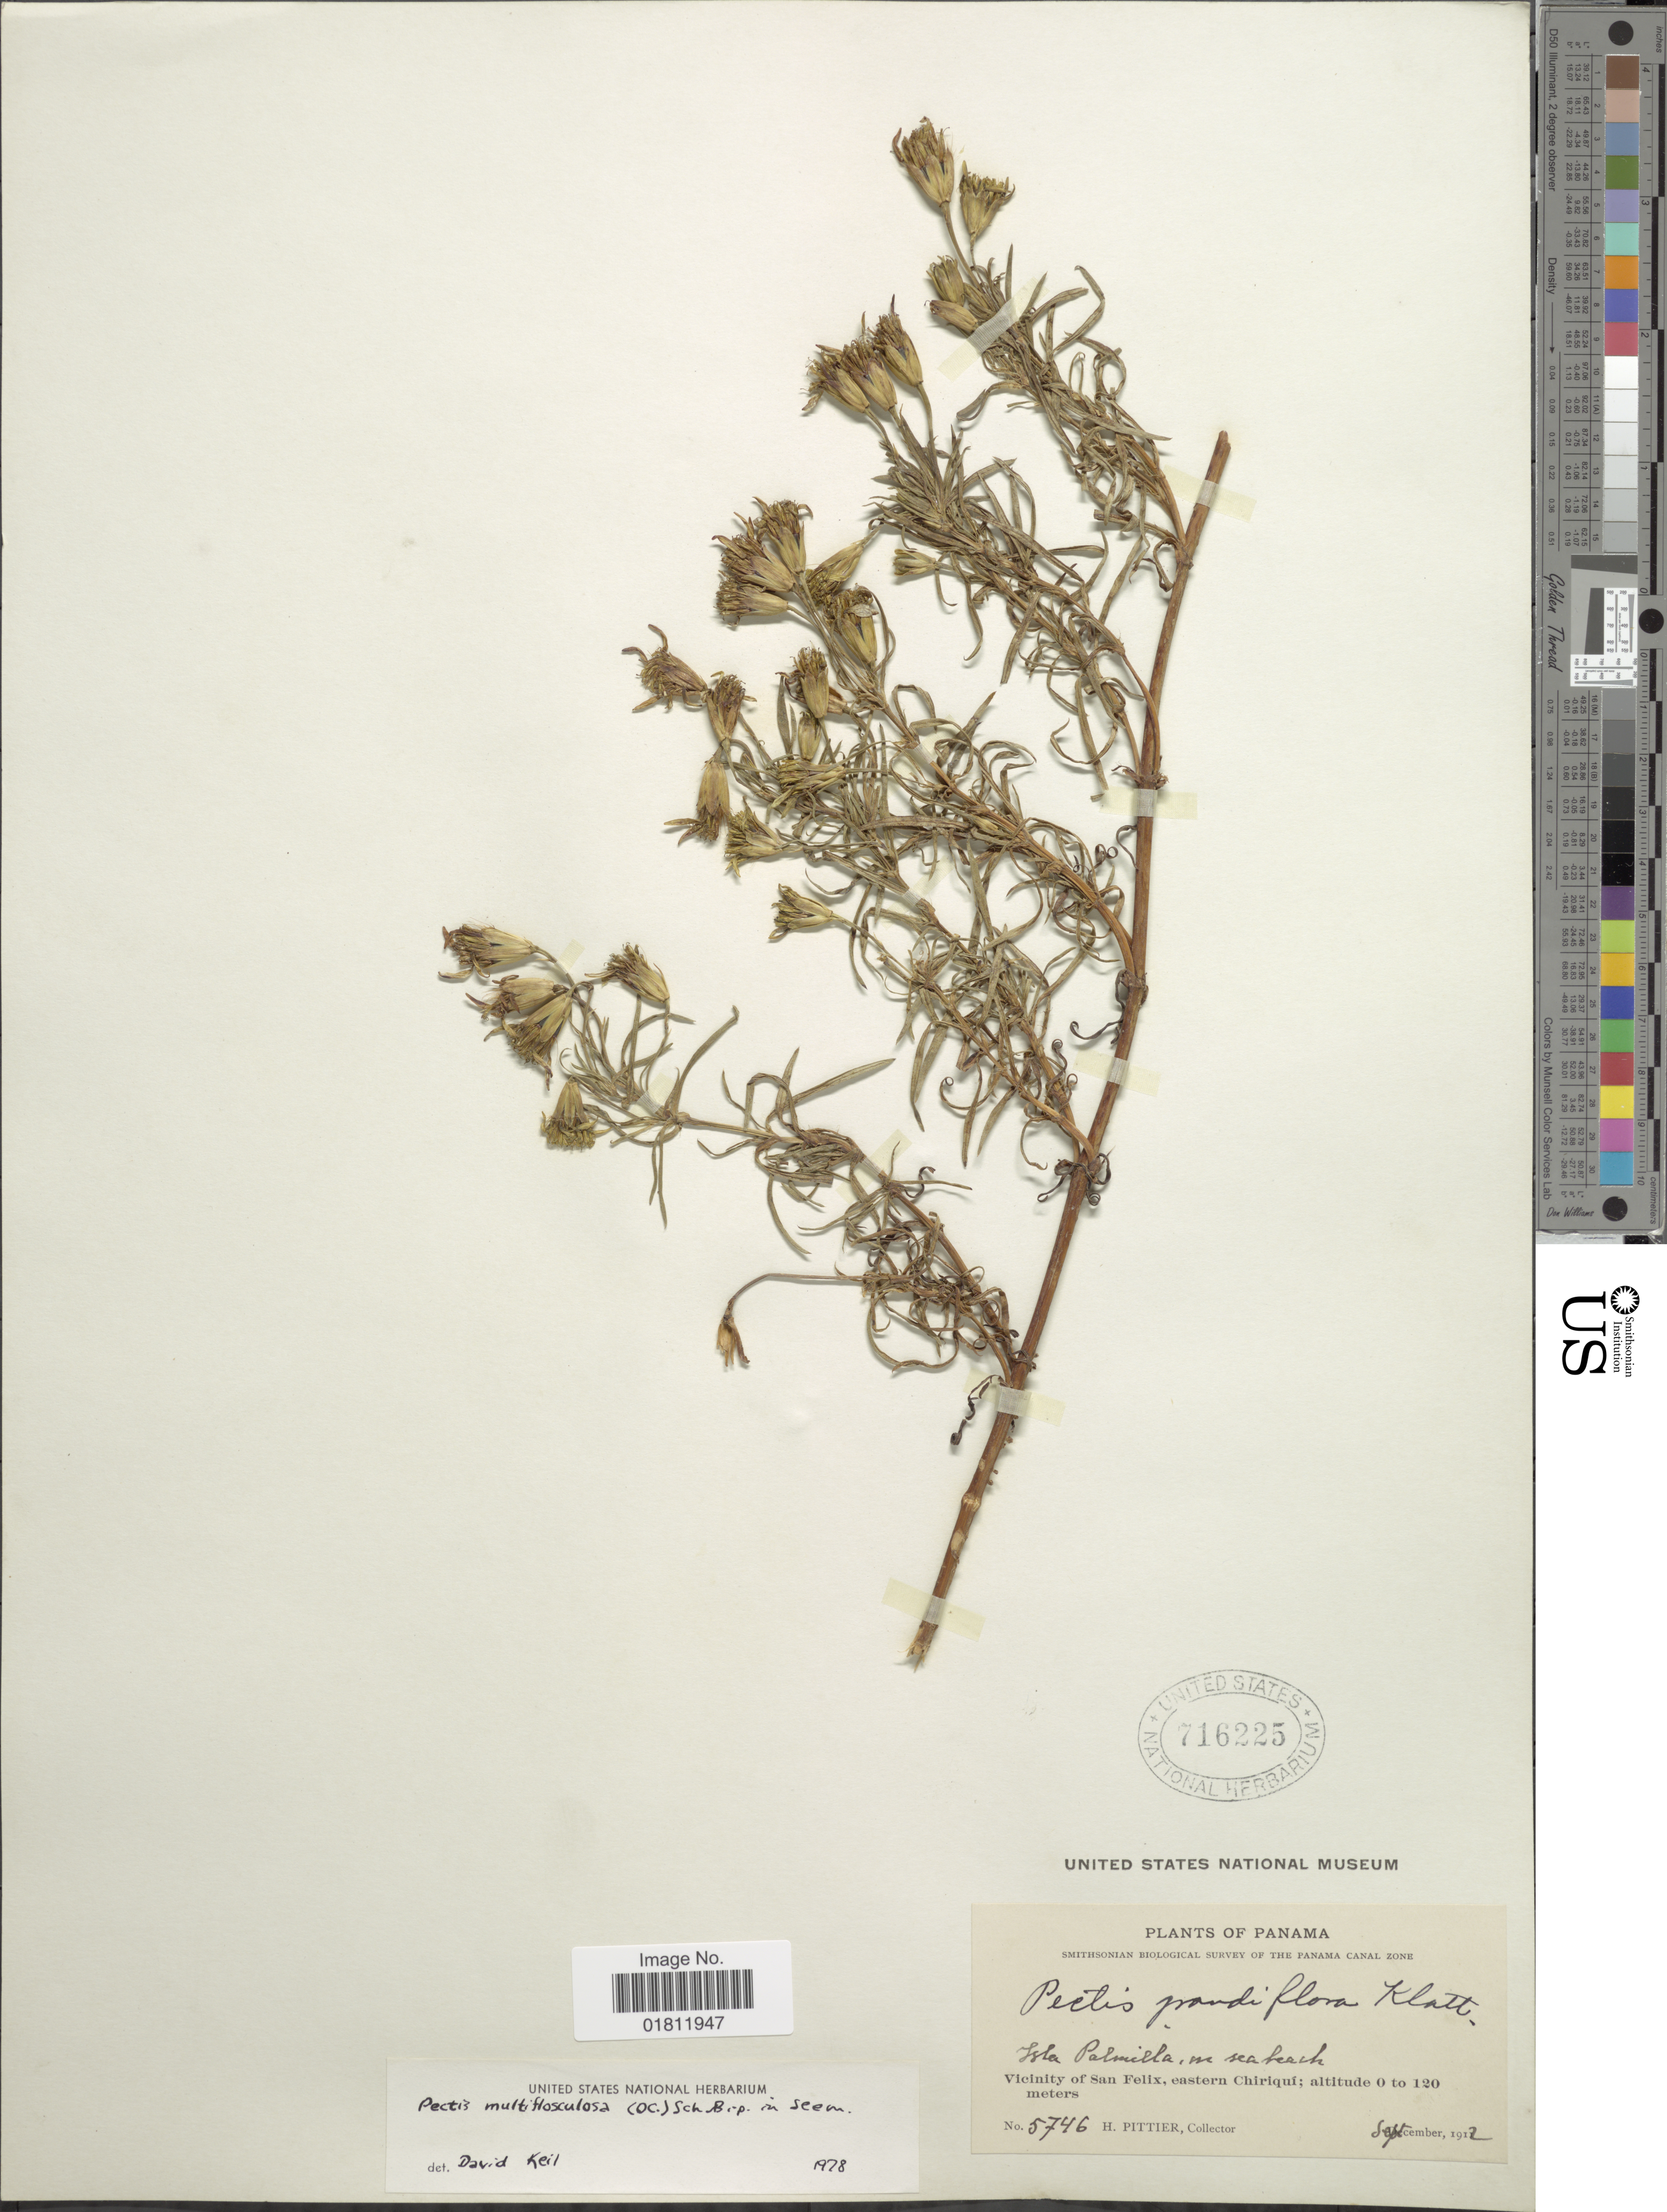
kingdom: Plantae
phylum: Tracheophyta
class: Magnoliopsida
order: Asterales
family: Asteraceae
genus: Pectis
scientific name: Pectis multiflosculosa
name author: (DC.) Sch. Bip.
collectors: H. F. Pittier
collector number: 5746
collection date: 1912-09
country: Panama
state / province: Chiriqui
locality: Isla Palmilla, Vicinity of San Felix, eastern Chiriquí.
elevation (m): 0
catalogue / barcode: US 716225